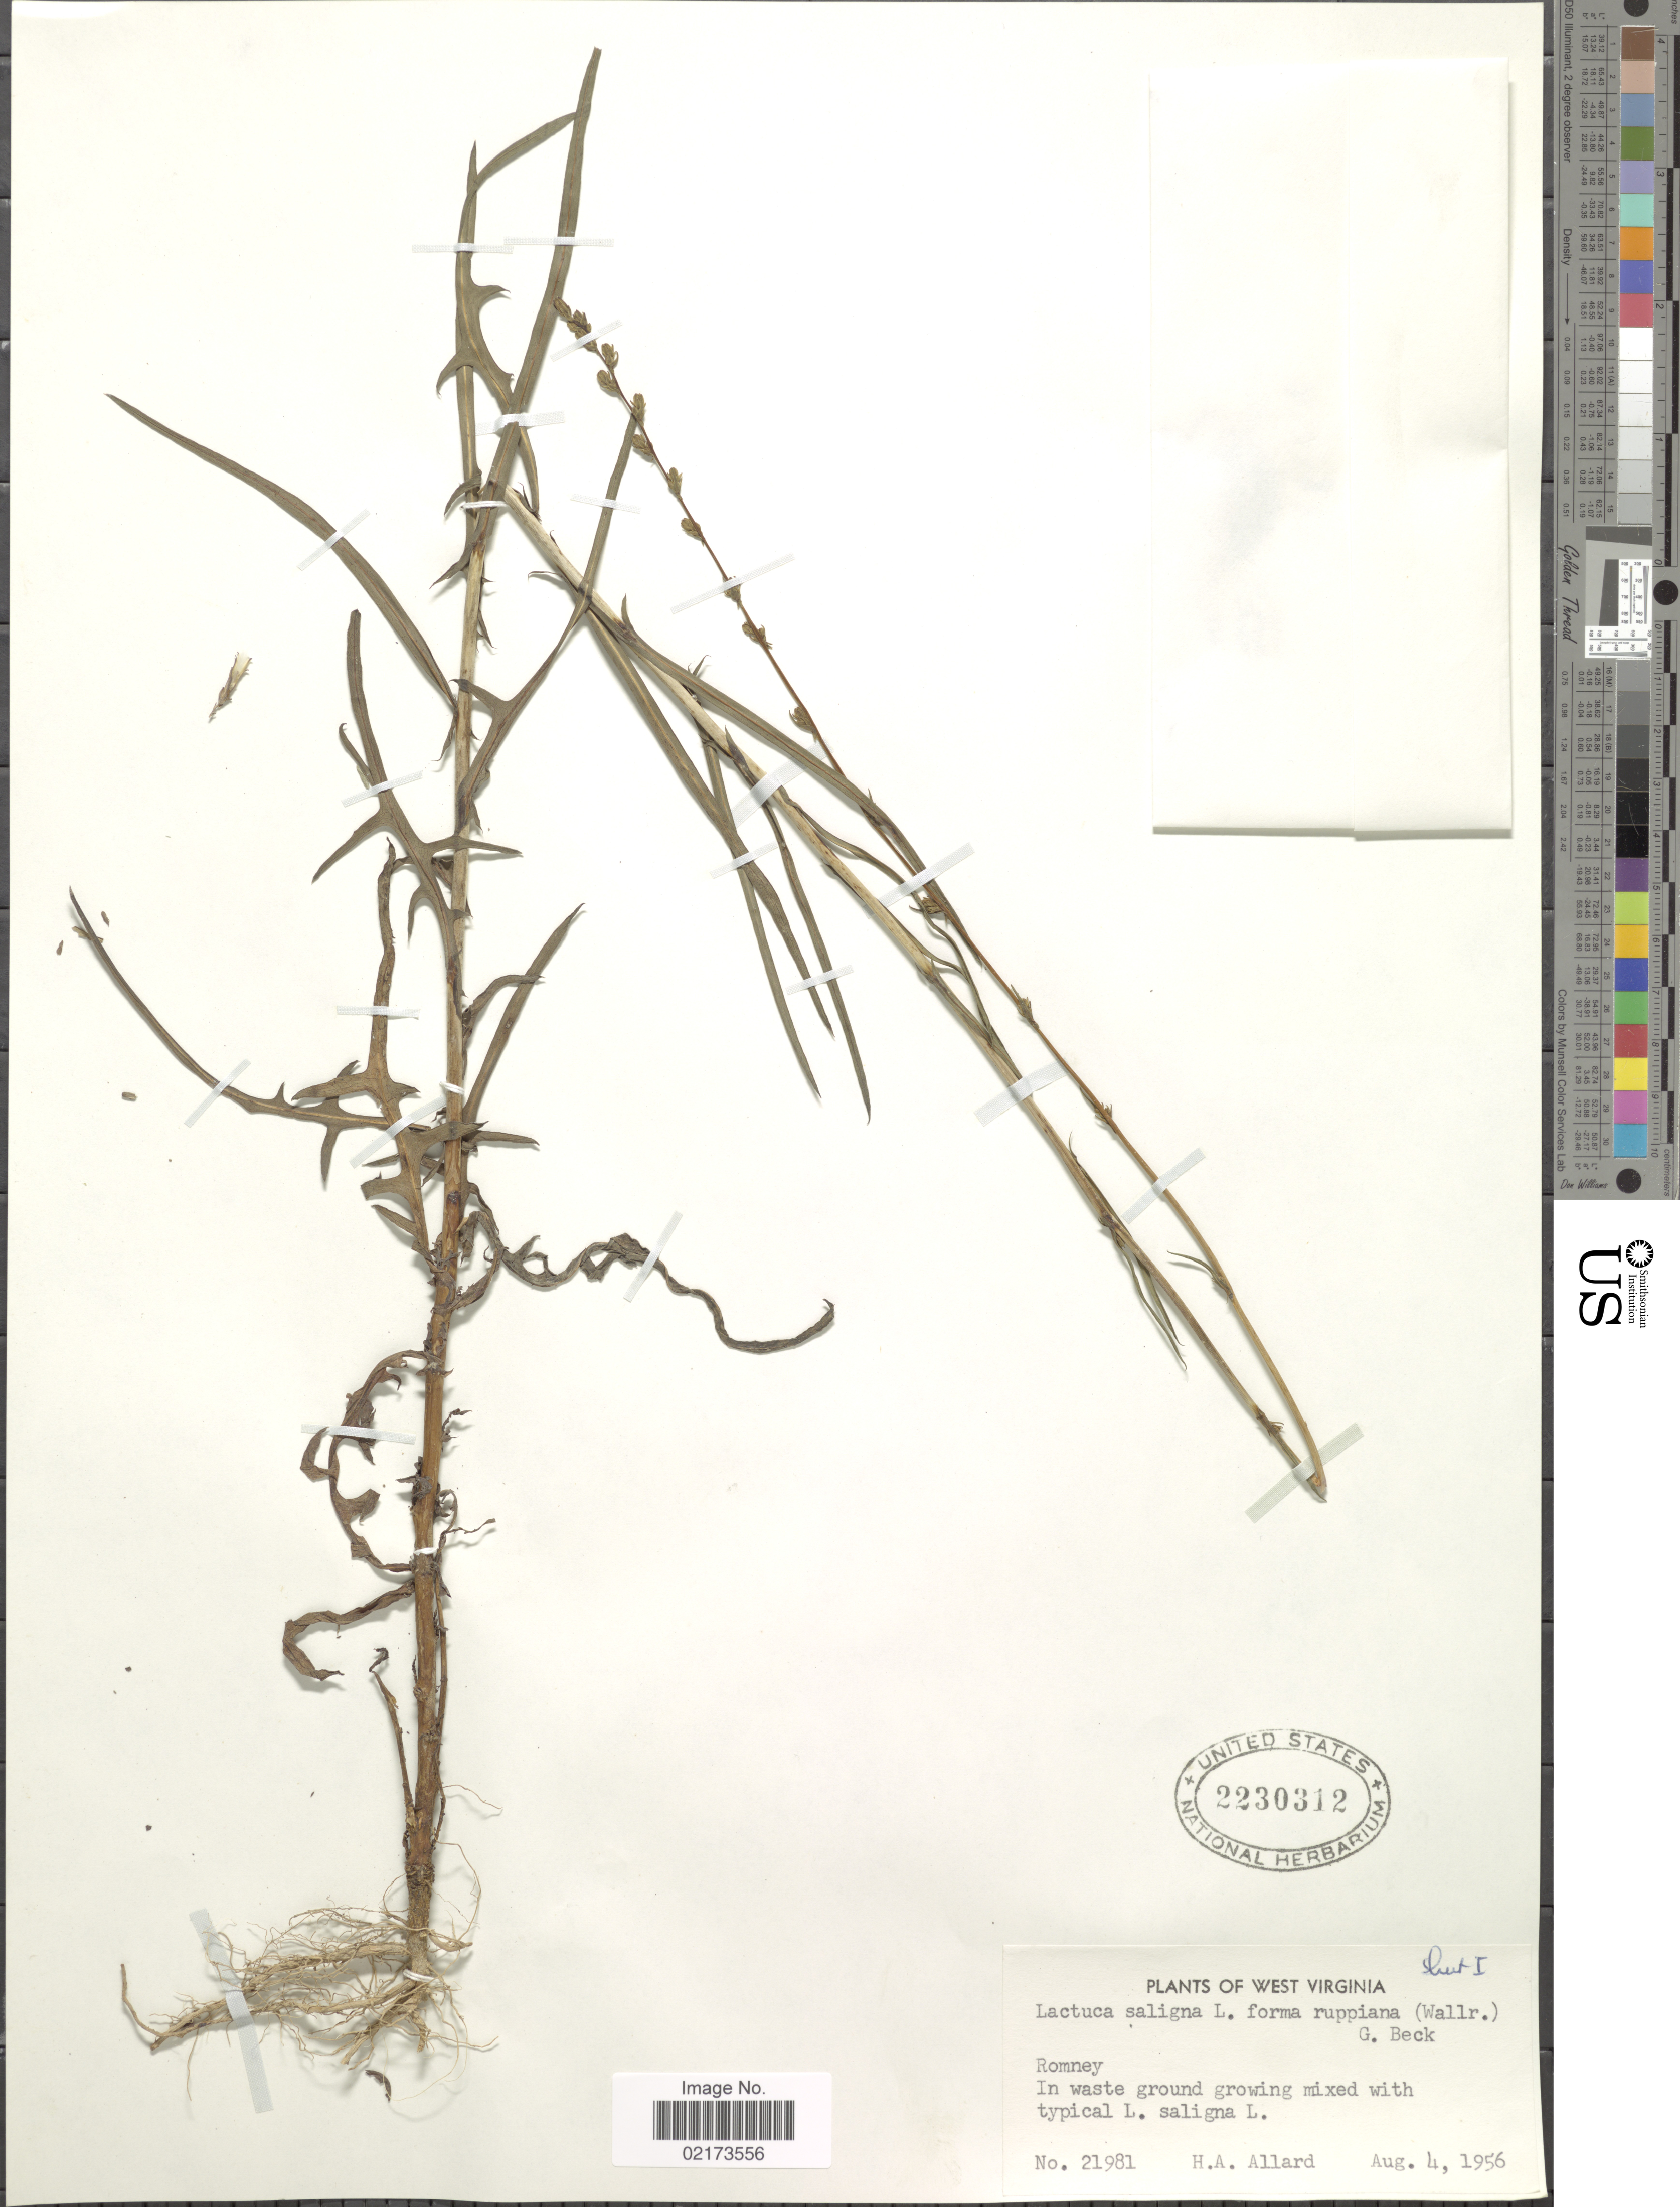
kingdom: Plantae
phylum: Tracheophyta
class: Magnoliopsida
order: Asterales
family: Asteraceae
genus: Lactuca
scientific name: Lactuca saligna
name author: L.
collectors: H. A. Allard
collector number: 21981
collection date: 1956-08-04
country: United States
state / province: West Virginia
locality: Romney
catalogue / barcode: US 2230312